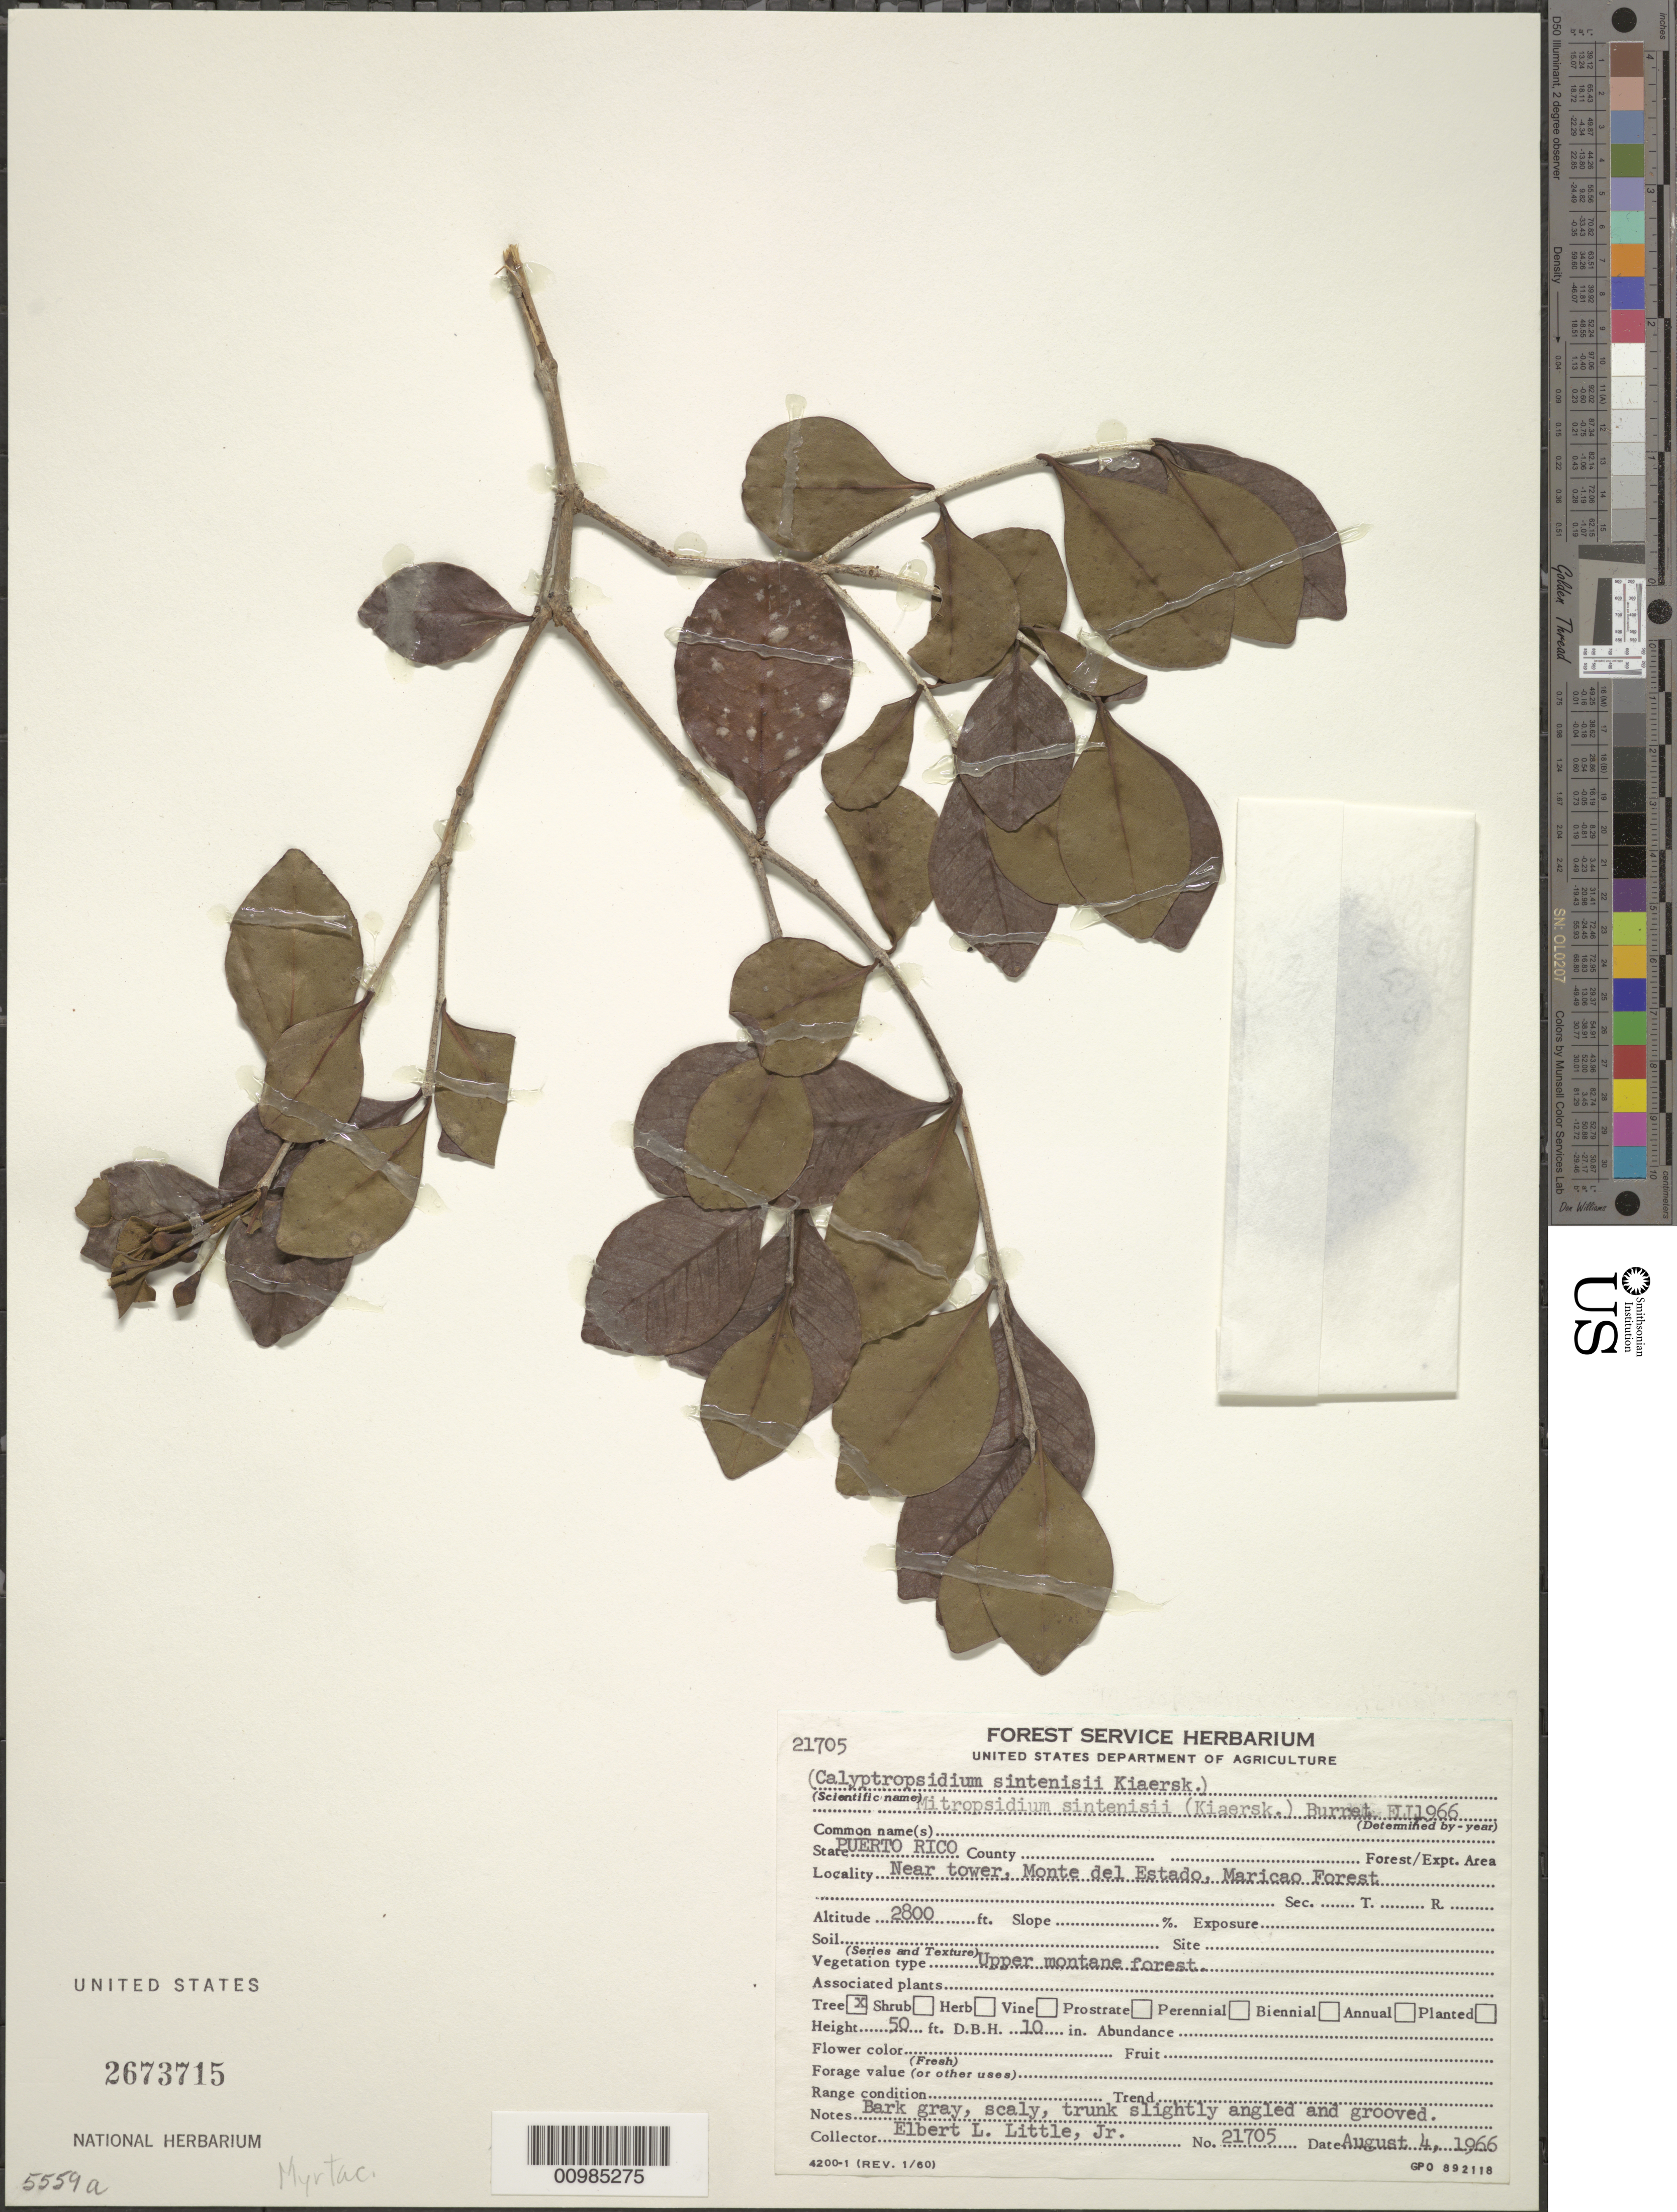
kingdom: Plantae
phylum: Tracheophyta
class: Magnoliopsida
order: Myrtales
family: Myrtaceae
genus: Psidium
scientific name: Psidium sintenisii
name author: (Kiaersk.) Alain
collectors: E. L. Little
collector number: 21705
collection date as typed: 04 Aug 1966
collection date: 1966-08-04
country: Puerto Rico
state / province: Maricao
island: Puerto Rico I.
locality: Monte del Estado, Maricao Forest, near tower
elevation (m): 853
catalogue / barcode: US 2673715